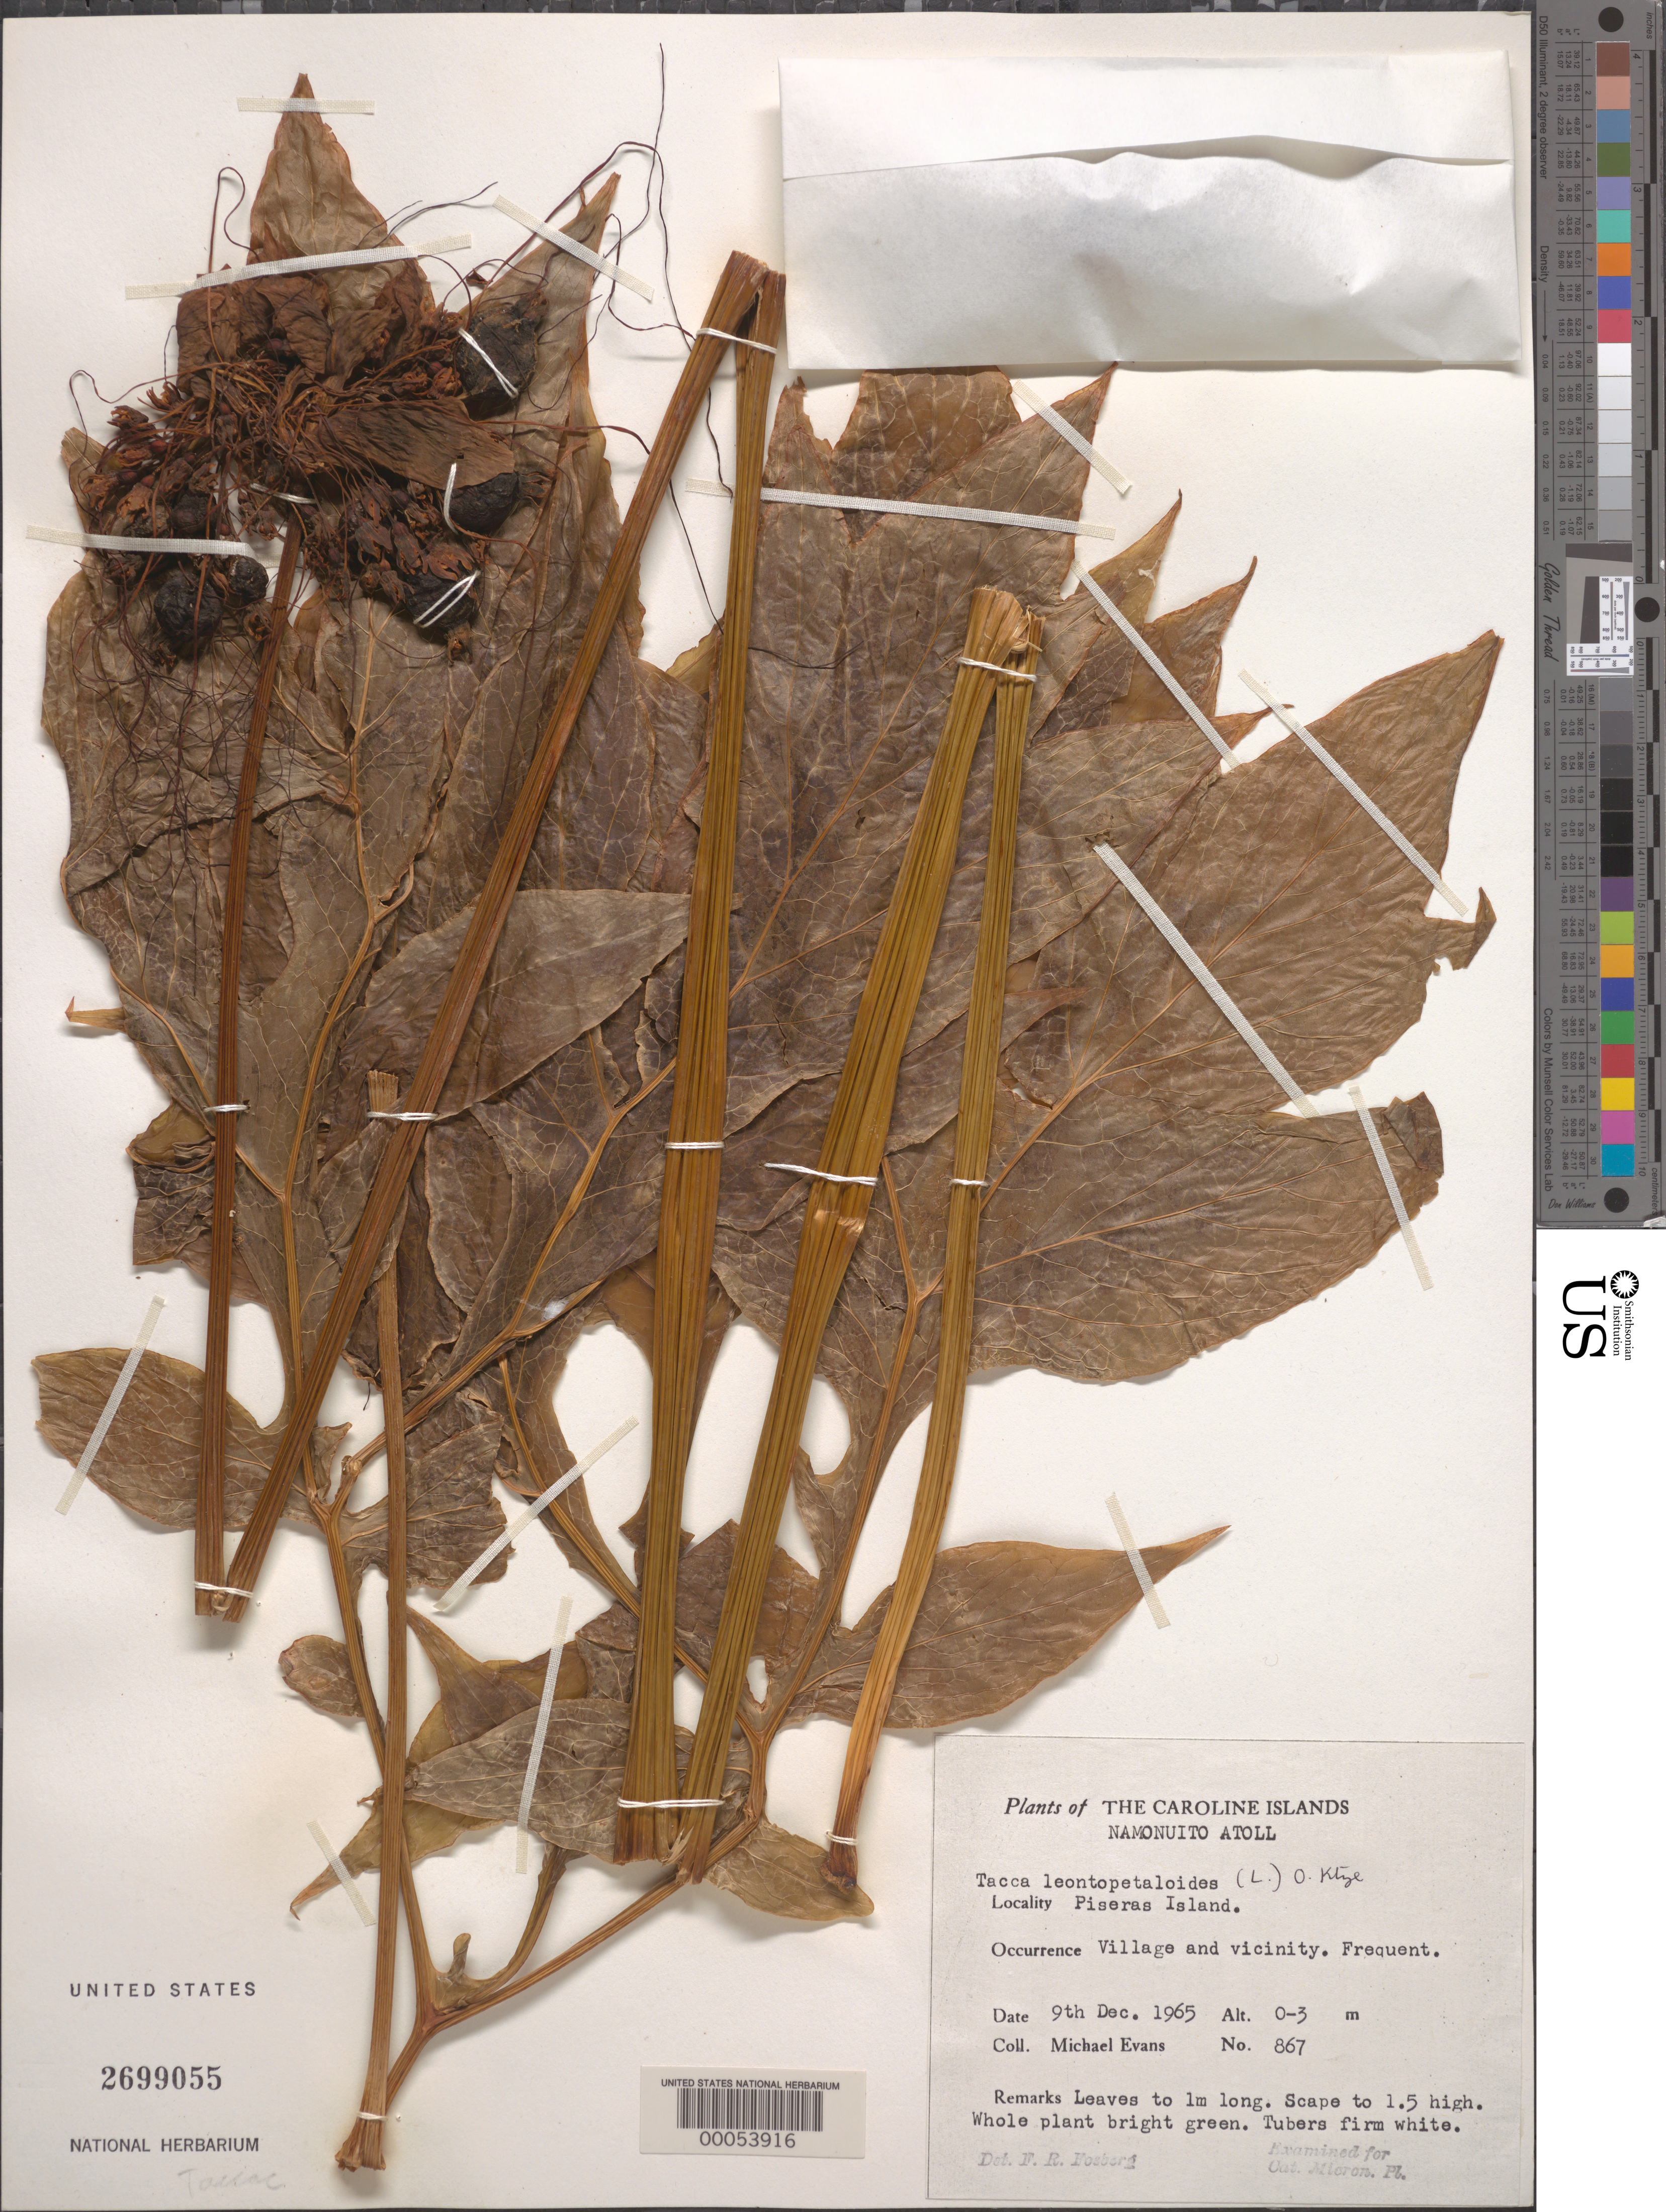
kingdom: Plantae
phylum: Tracheophyta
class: Liliopsida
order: Dioscoreales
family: Dioscoreaceae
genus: Tacca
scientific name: Tacca leontopetaloides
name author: (L.) Kuntze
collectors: M. Evans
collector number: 867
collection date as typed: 09 Dec 1965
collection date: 1965-12-09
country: Micronesia, Federated States of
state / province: Truk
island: Namonuito Atoll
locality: Piseras Islet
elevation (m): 0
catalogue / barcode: US 2699055